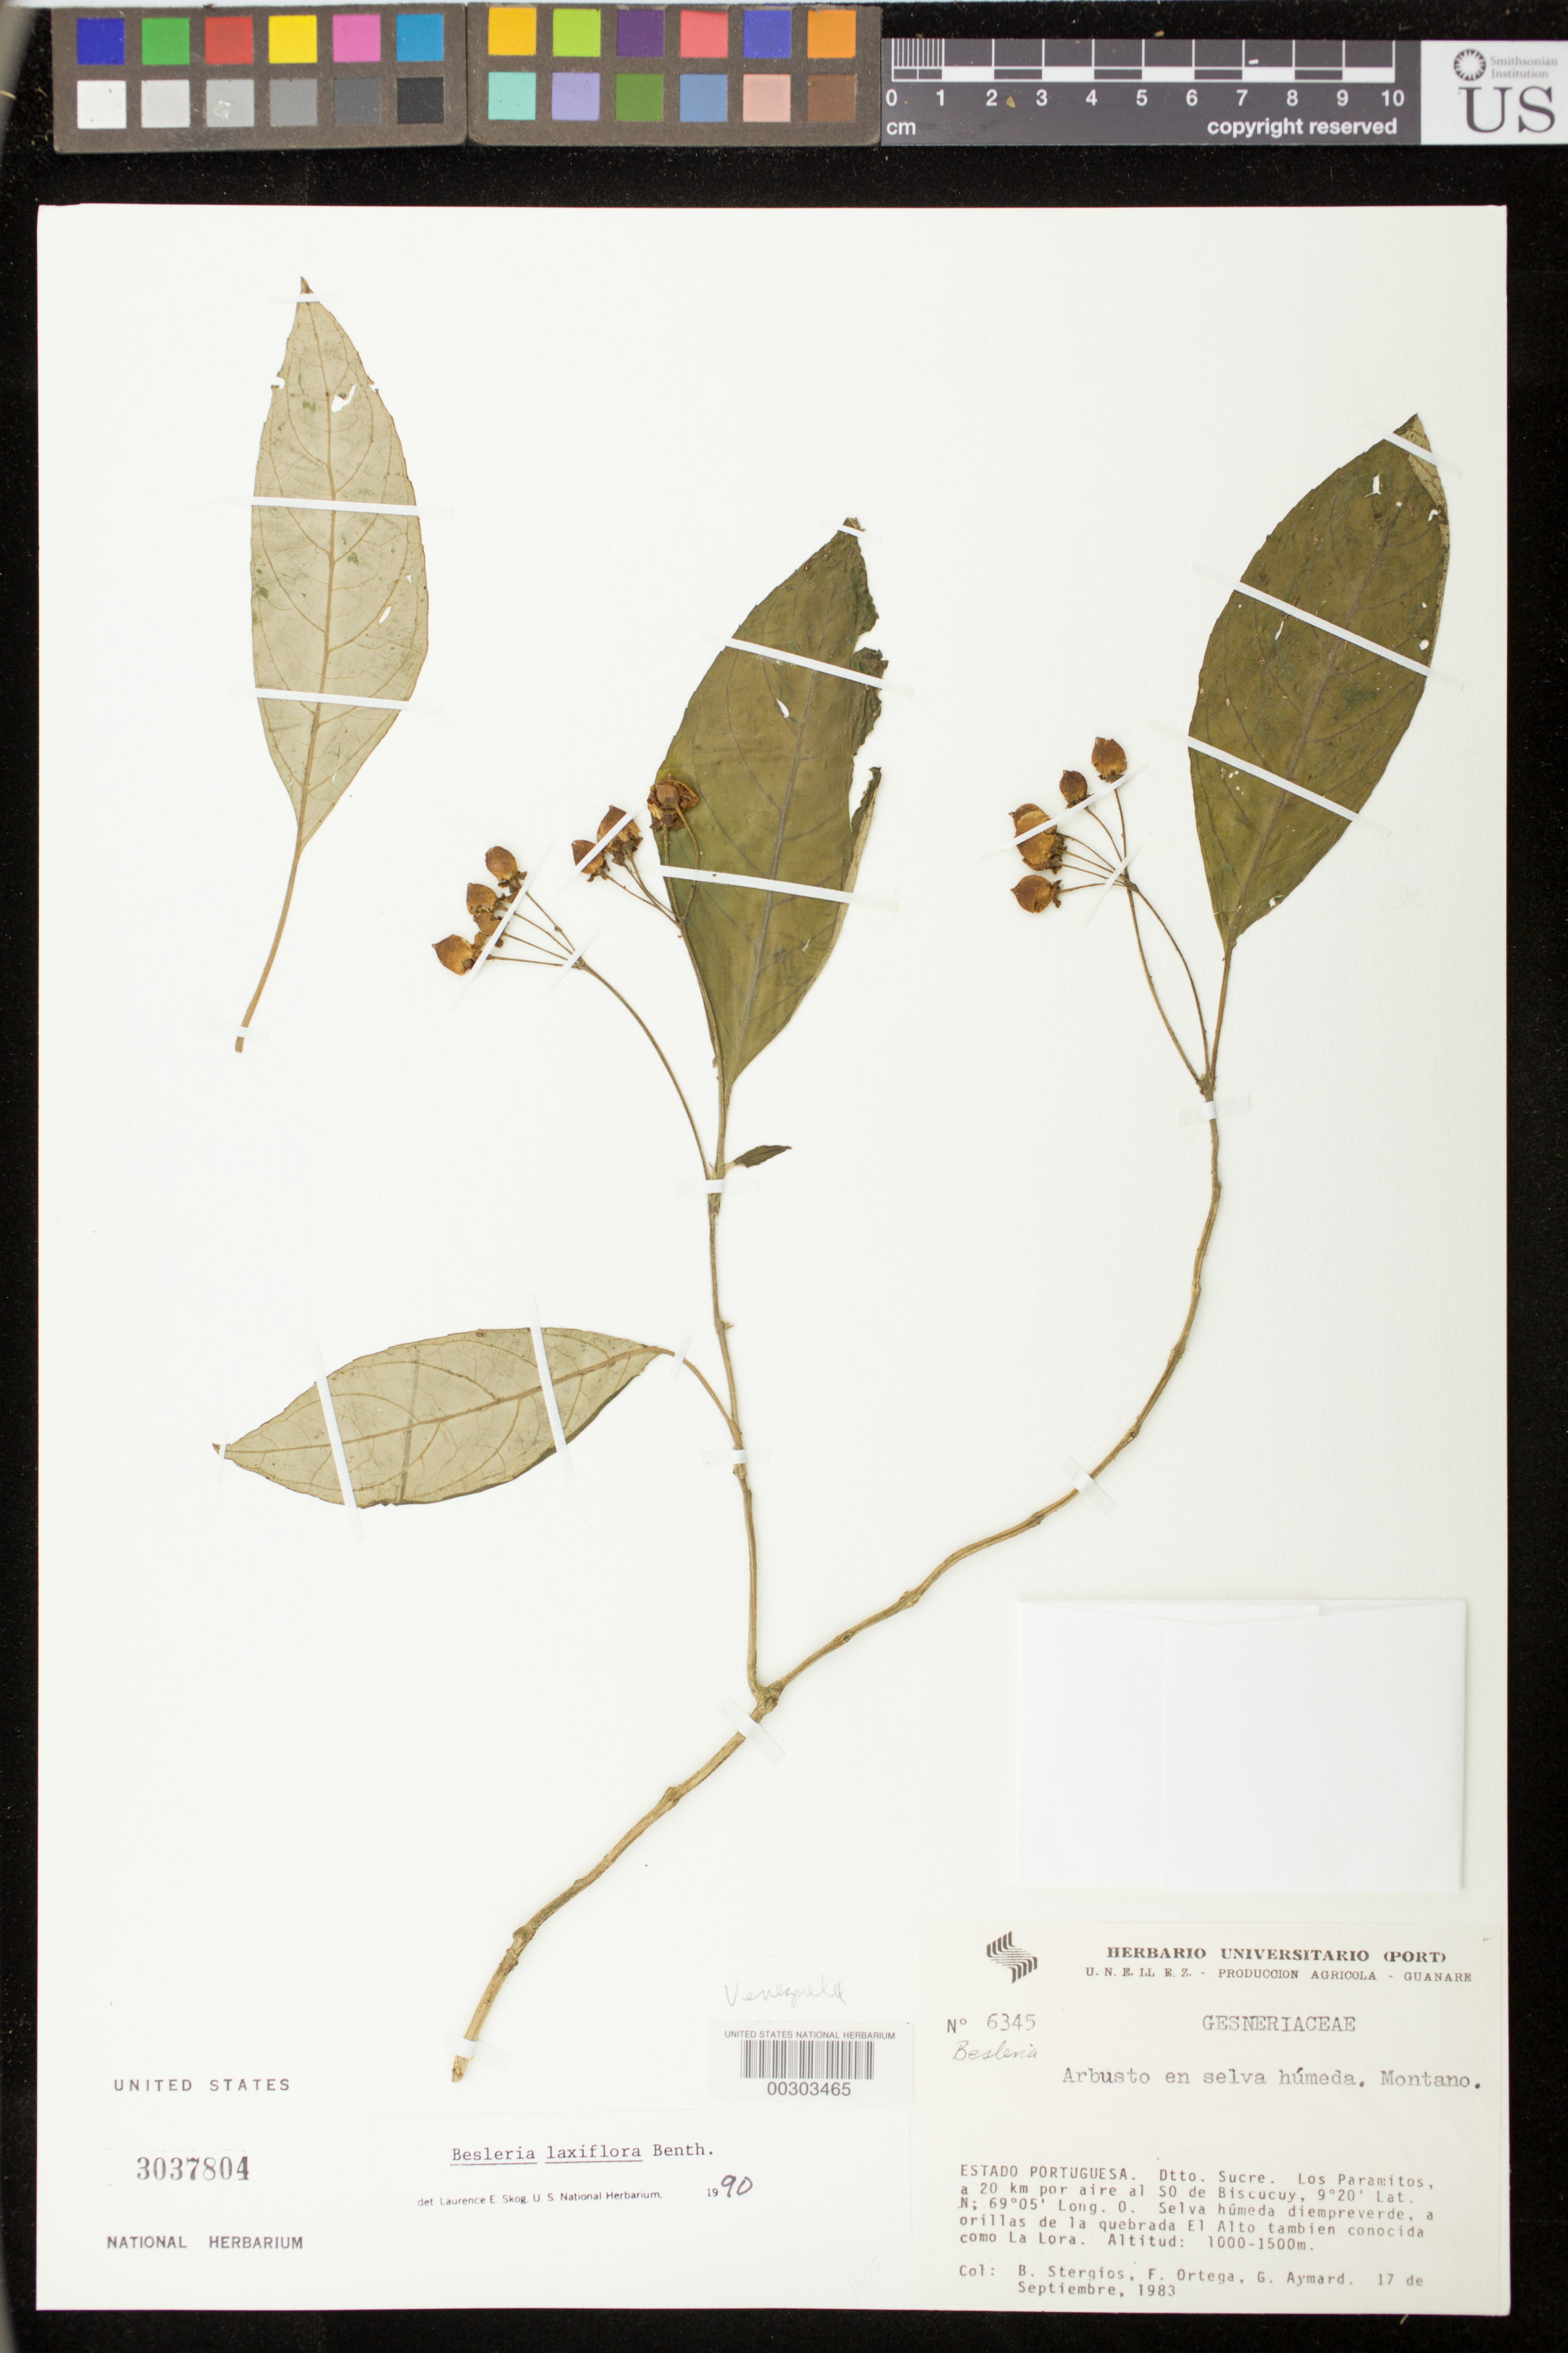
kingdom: Plantae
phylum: Tracheophyta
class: Magnoliopsida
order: Lamiales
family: Gesneriaceae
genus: Besleria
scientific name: Besleria laxiflora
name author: Benth.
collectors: B. G. Stergios, F. J. Ortega & G. A. Aymard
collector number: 6345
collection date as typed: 17 Sep 1983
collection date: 1983-09-17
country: Venezuela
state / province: Portuguesa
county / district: Sucre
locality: Los Paramitos, a 20 km por aire al SO de Biscucuy, a orillas de la quebrada El Alto tambien conocida como La Lora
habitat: Selva húmeda diempreverde; en selva húmeda, montano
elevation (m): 1000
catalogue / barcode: US 3037804